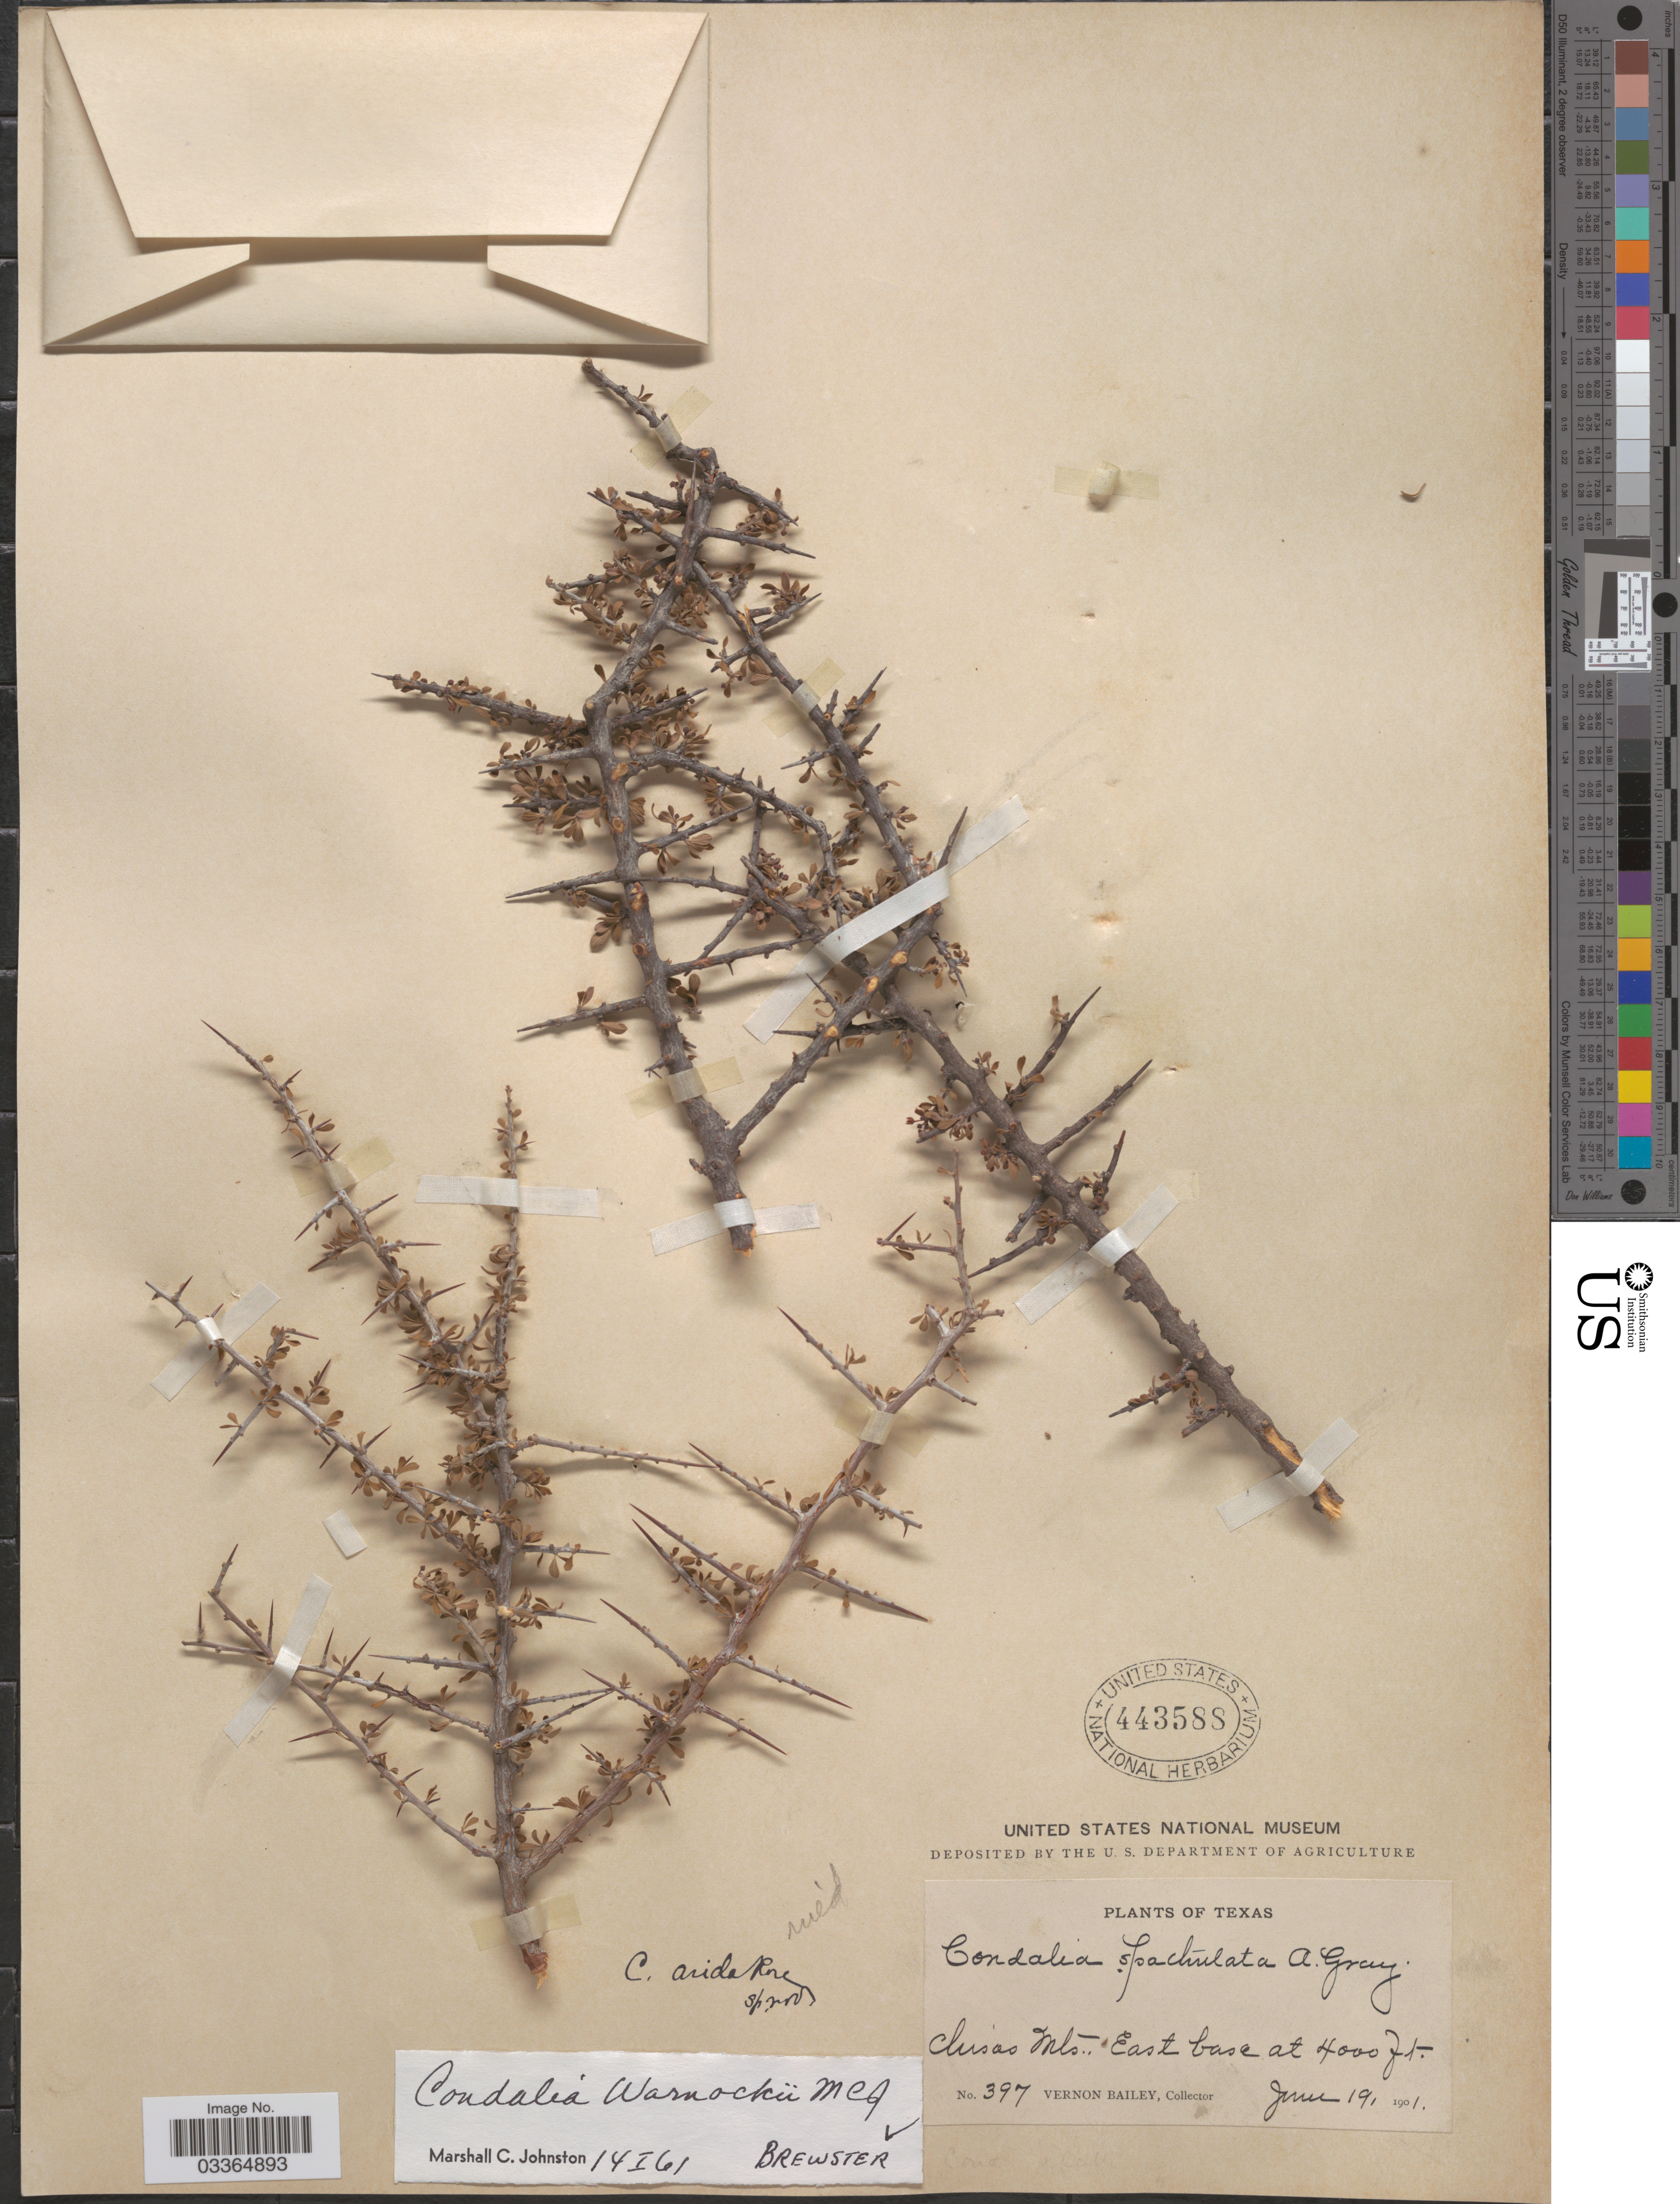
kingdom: Plantae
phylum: Tracheophyta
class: Magnoliopsida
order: Rosales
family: Rhamnaceae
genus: Condalia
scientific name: Condalia warnockii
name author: M.C. Johnst.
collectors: V. O. Bailey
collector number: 397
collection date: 1901-06-19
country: United States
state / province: Texas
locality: Chisos Mts., East base.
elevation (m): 1219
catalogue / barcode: US 443588